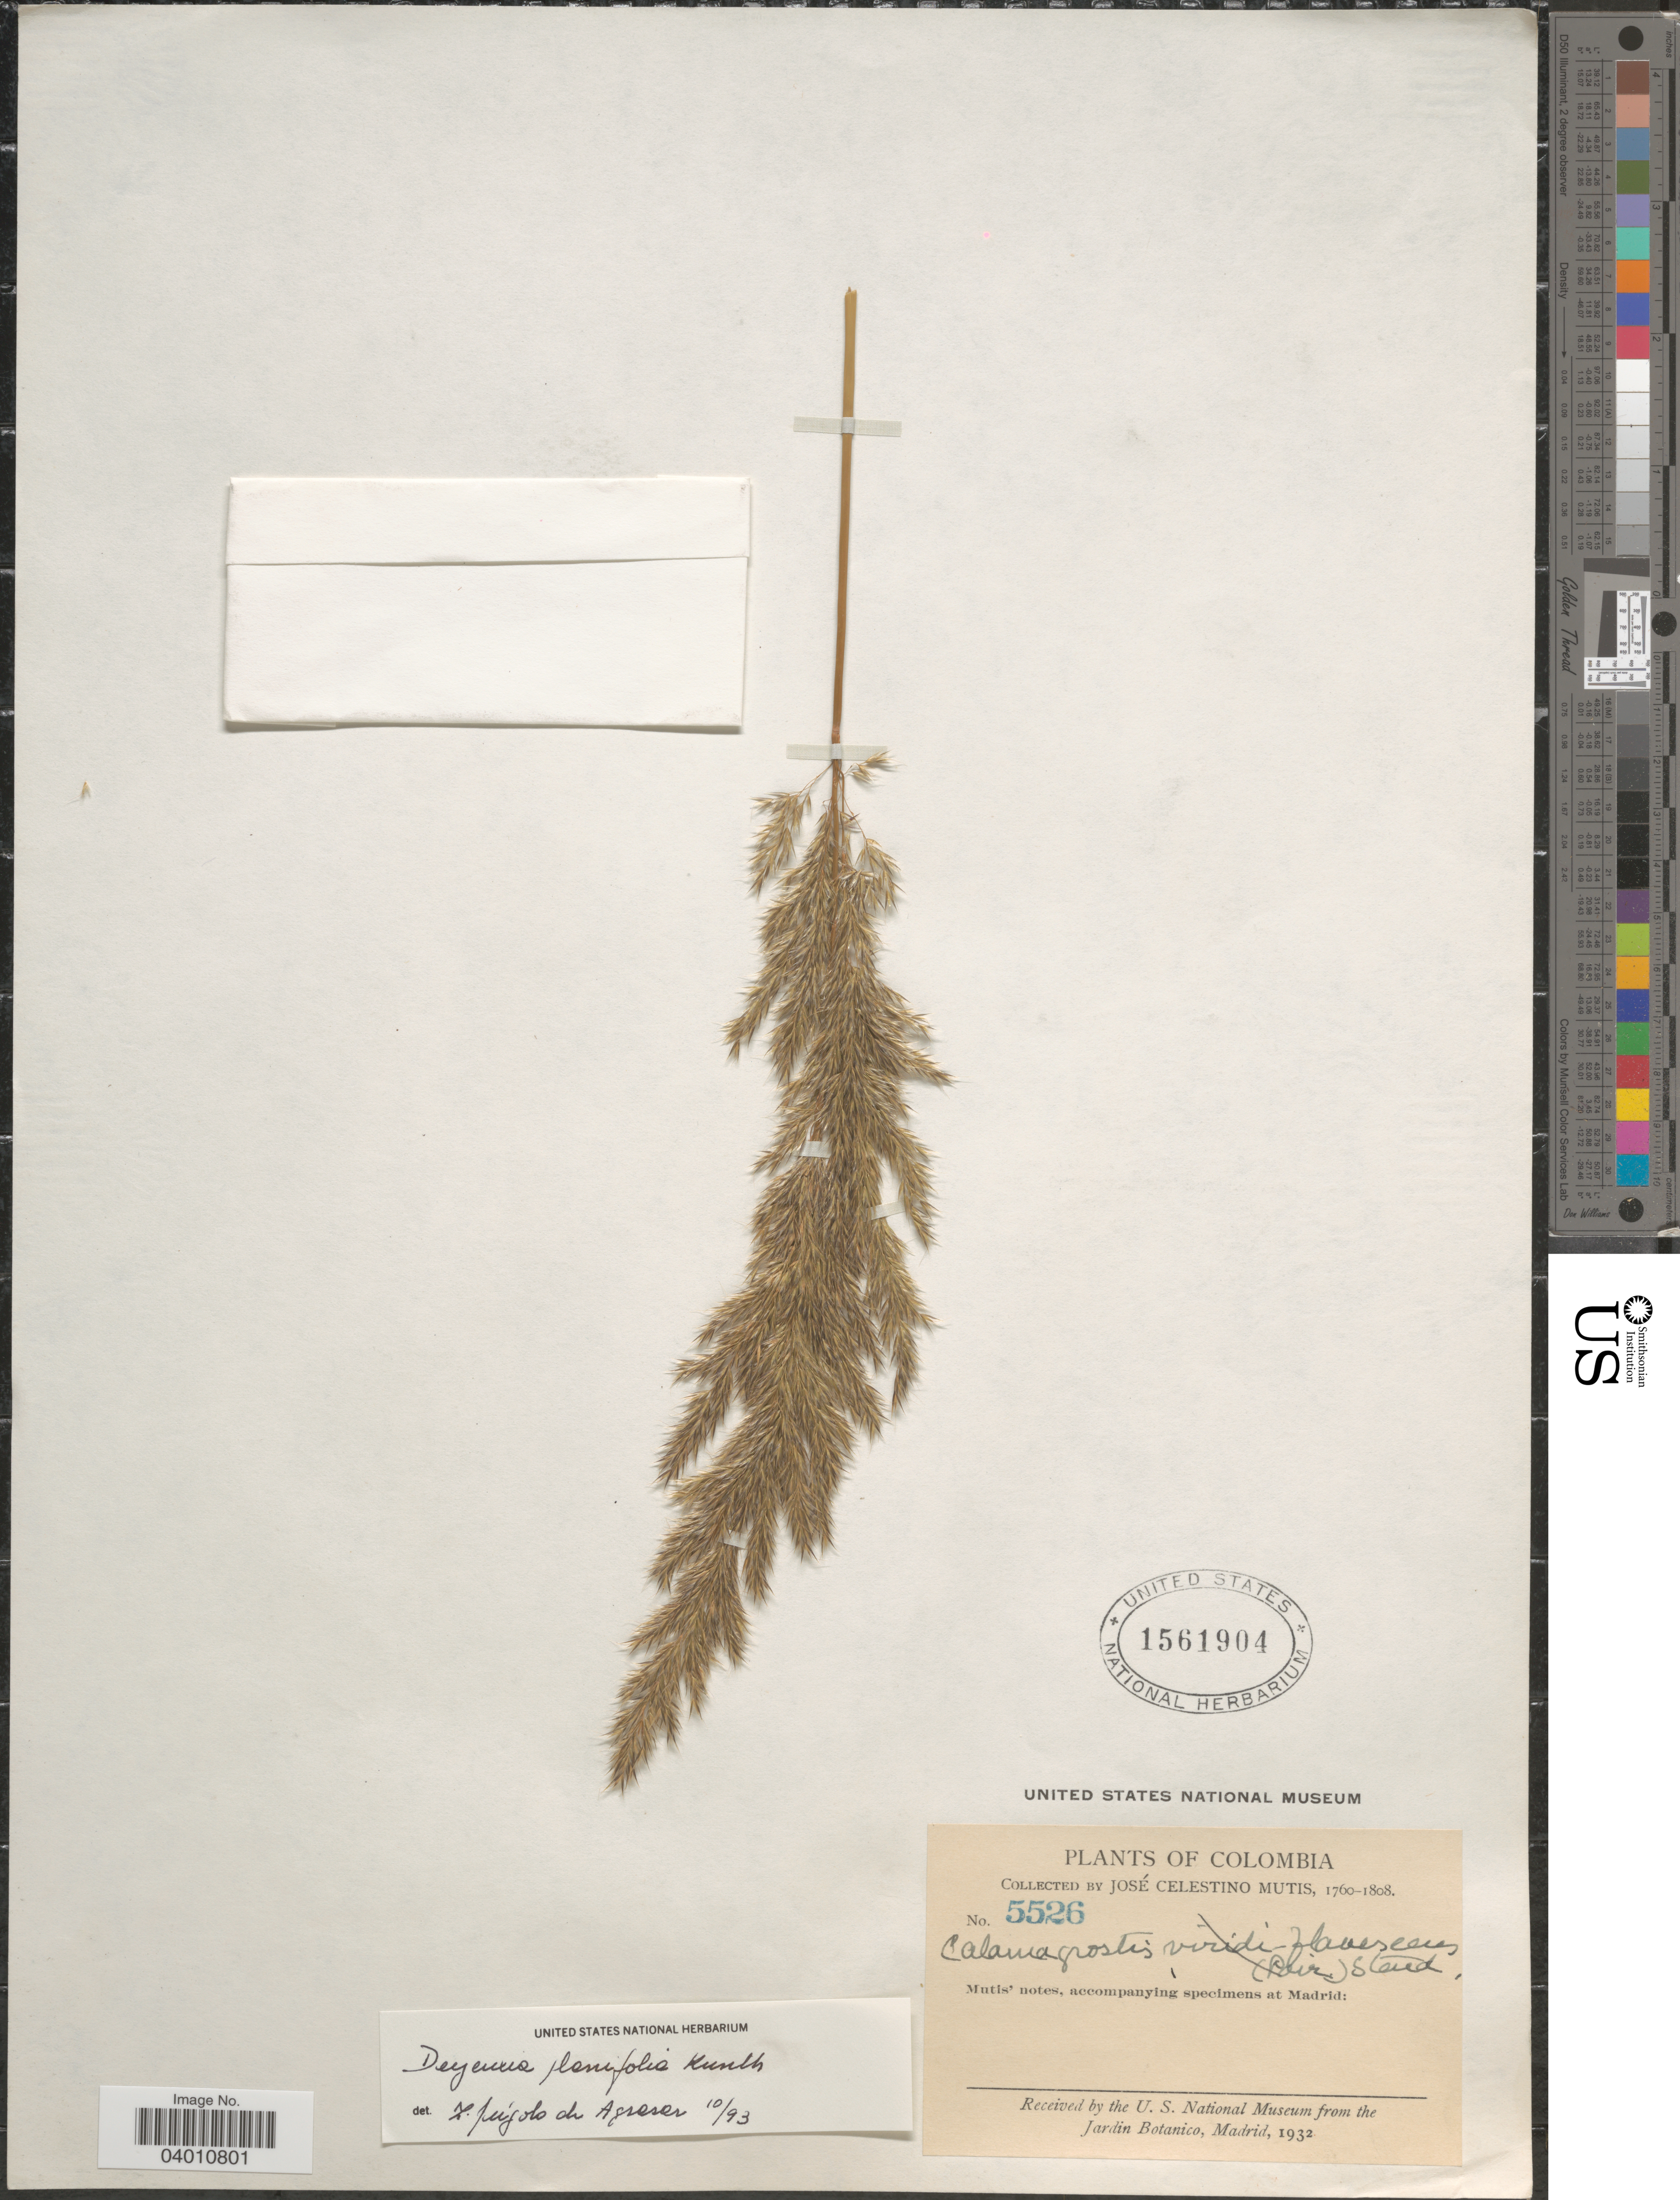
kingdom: Plantae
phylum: Tracheophyta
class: Liliopsida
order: Poales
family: Poaceae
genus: Peyritschia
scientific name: Peyritschia planifolia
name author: (Kunth) P.M. Peterson et al.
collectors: J. C. B. Mutis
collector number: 5526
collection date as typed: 1808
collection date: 1760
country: Colombia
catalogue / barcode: US 1561904